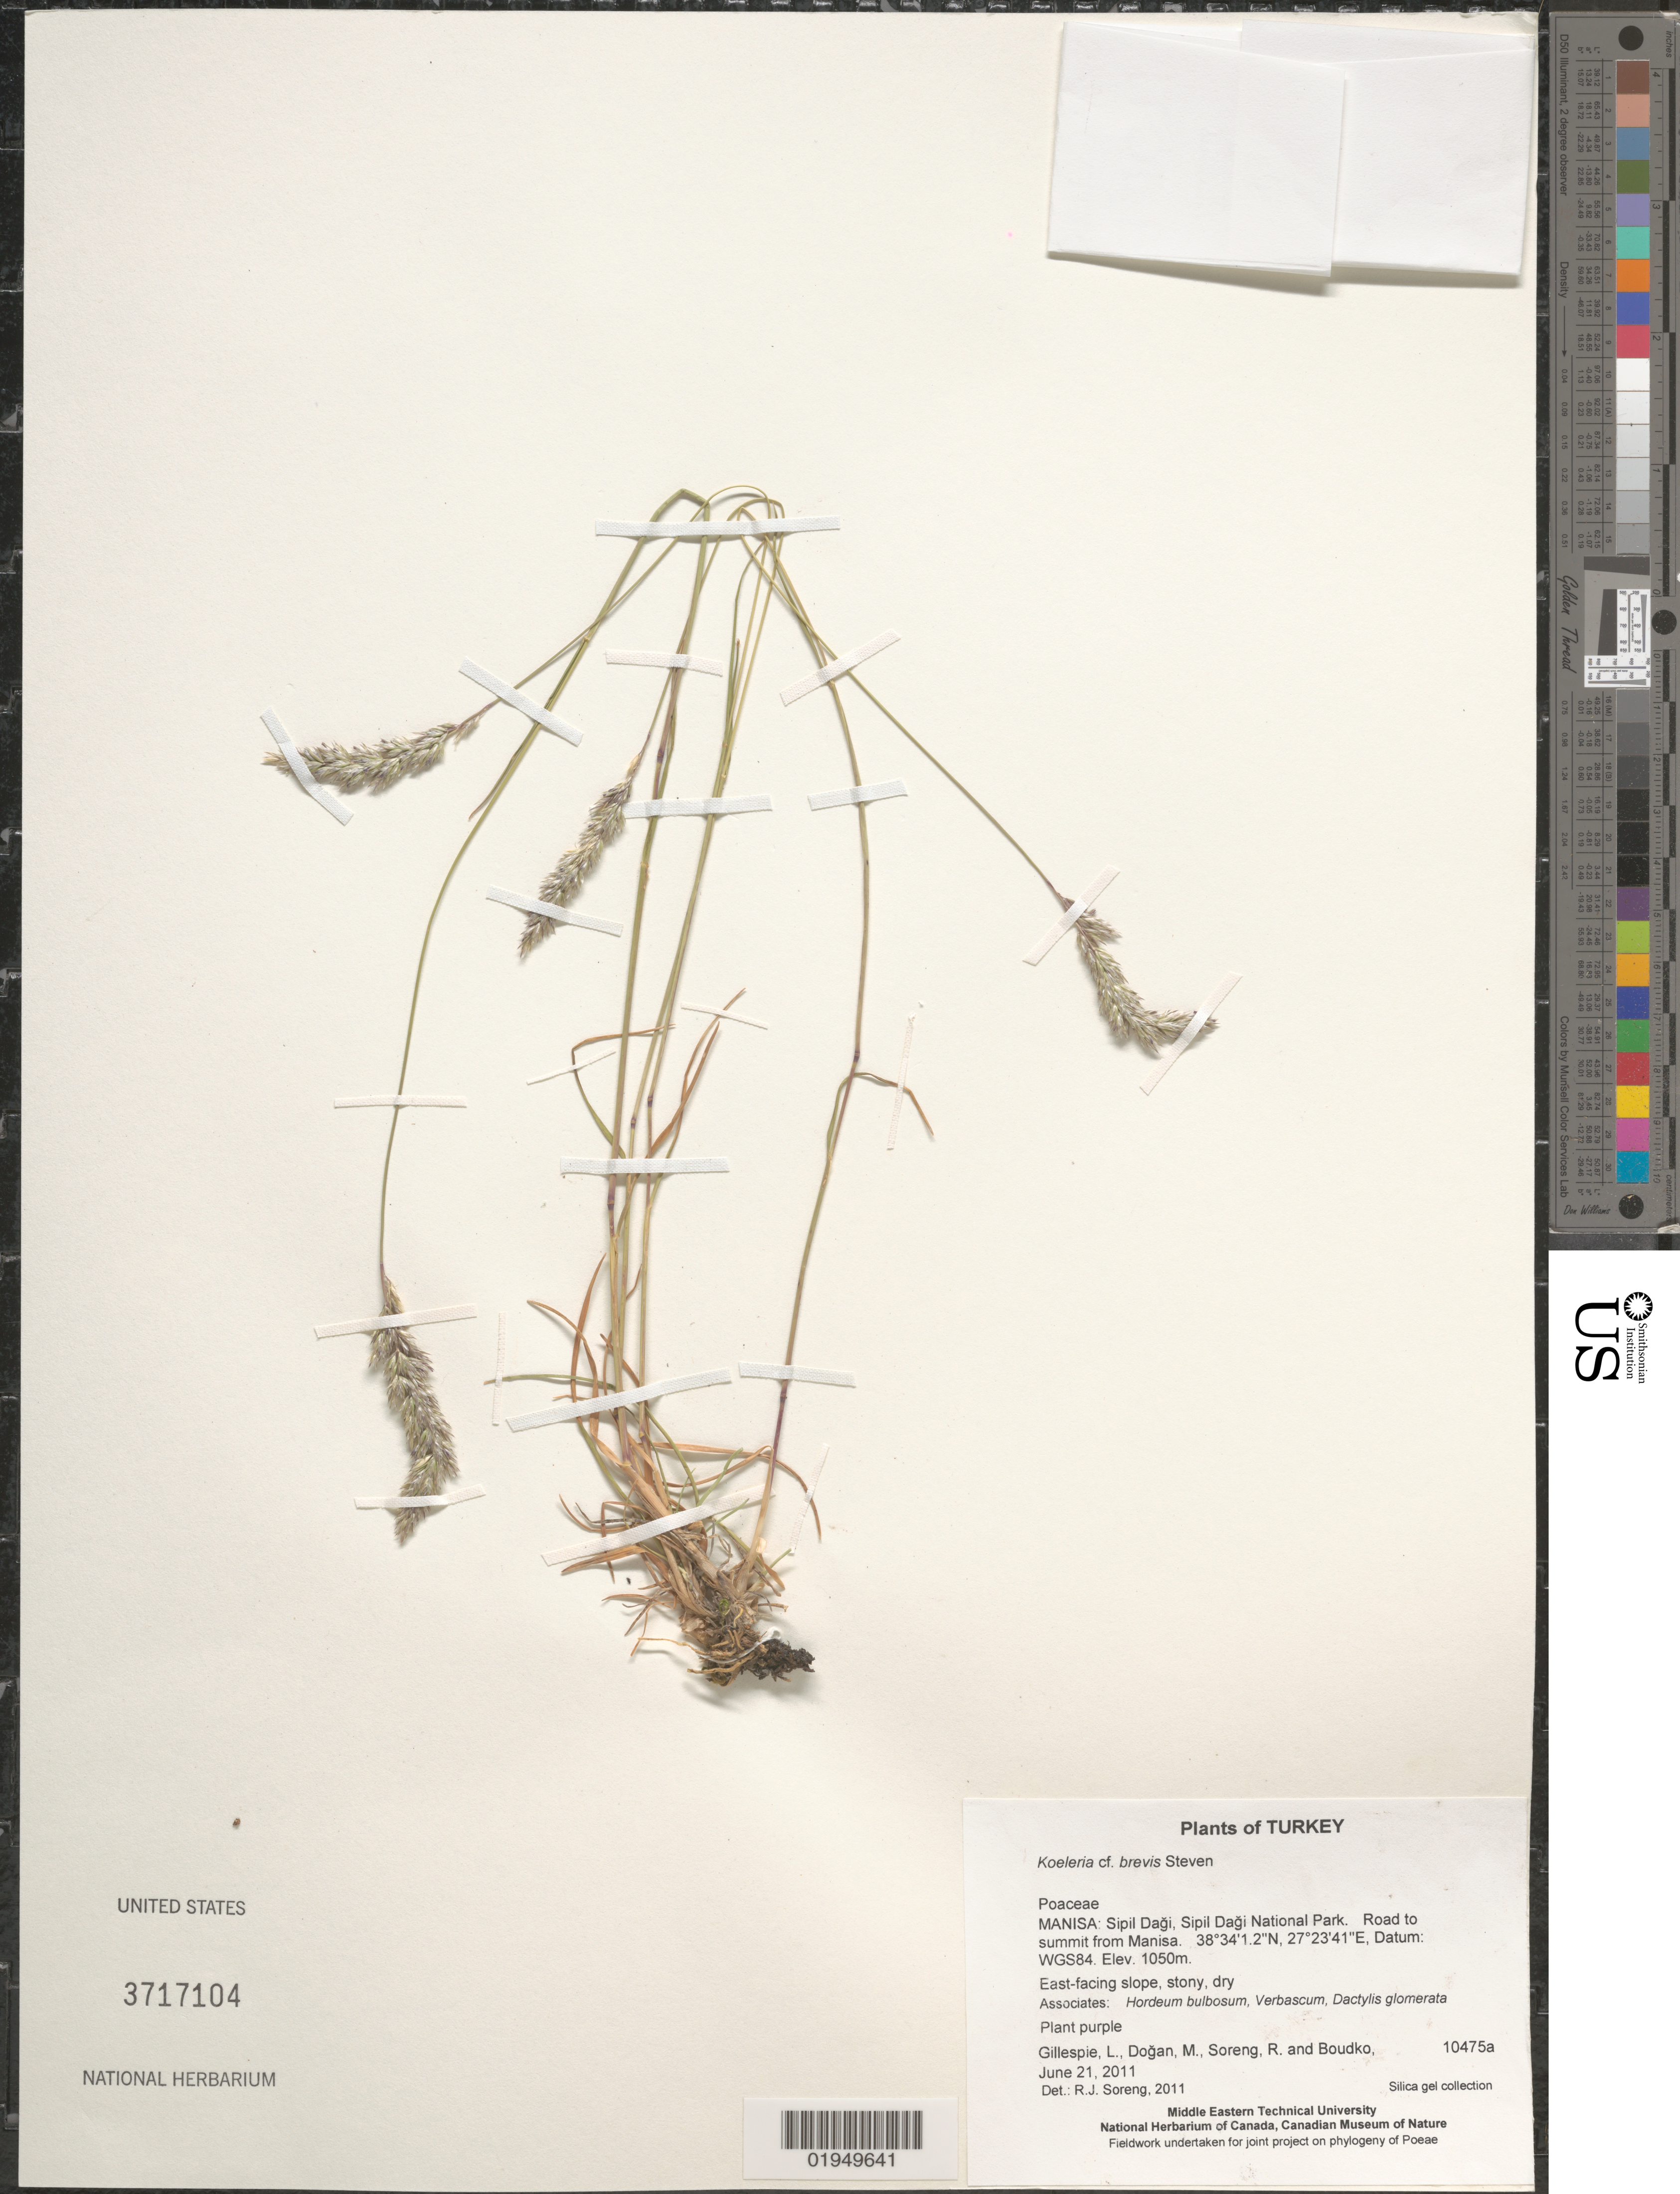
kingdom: Plantae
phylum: Tracheophyta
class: Liliopsida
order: Poales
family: Poaceae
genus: Koeleria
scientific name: Koeleria brevis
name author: Pers.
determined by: Soreng, Robert J., Research Associate (BOT), Smithsonian Institution - National Museum of Natural History (UNITED STATES)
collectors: L. J. Gillespie, M. Doğan, R. J. Soreng & K. Boudko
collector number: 10475a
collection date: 2011-06-21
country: Turkey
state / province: Manisa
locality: Sipil Dagi, Sipil Dagi National Park. Road to summit from Manisa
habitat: East-facing slope, stony, dry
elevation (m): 1050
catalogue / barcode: US 3717104